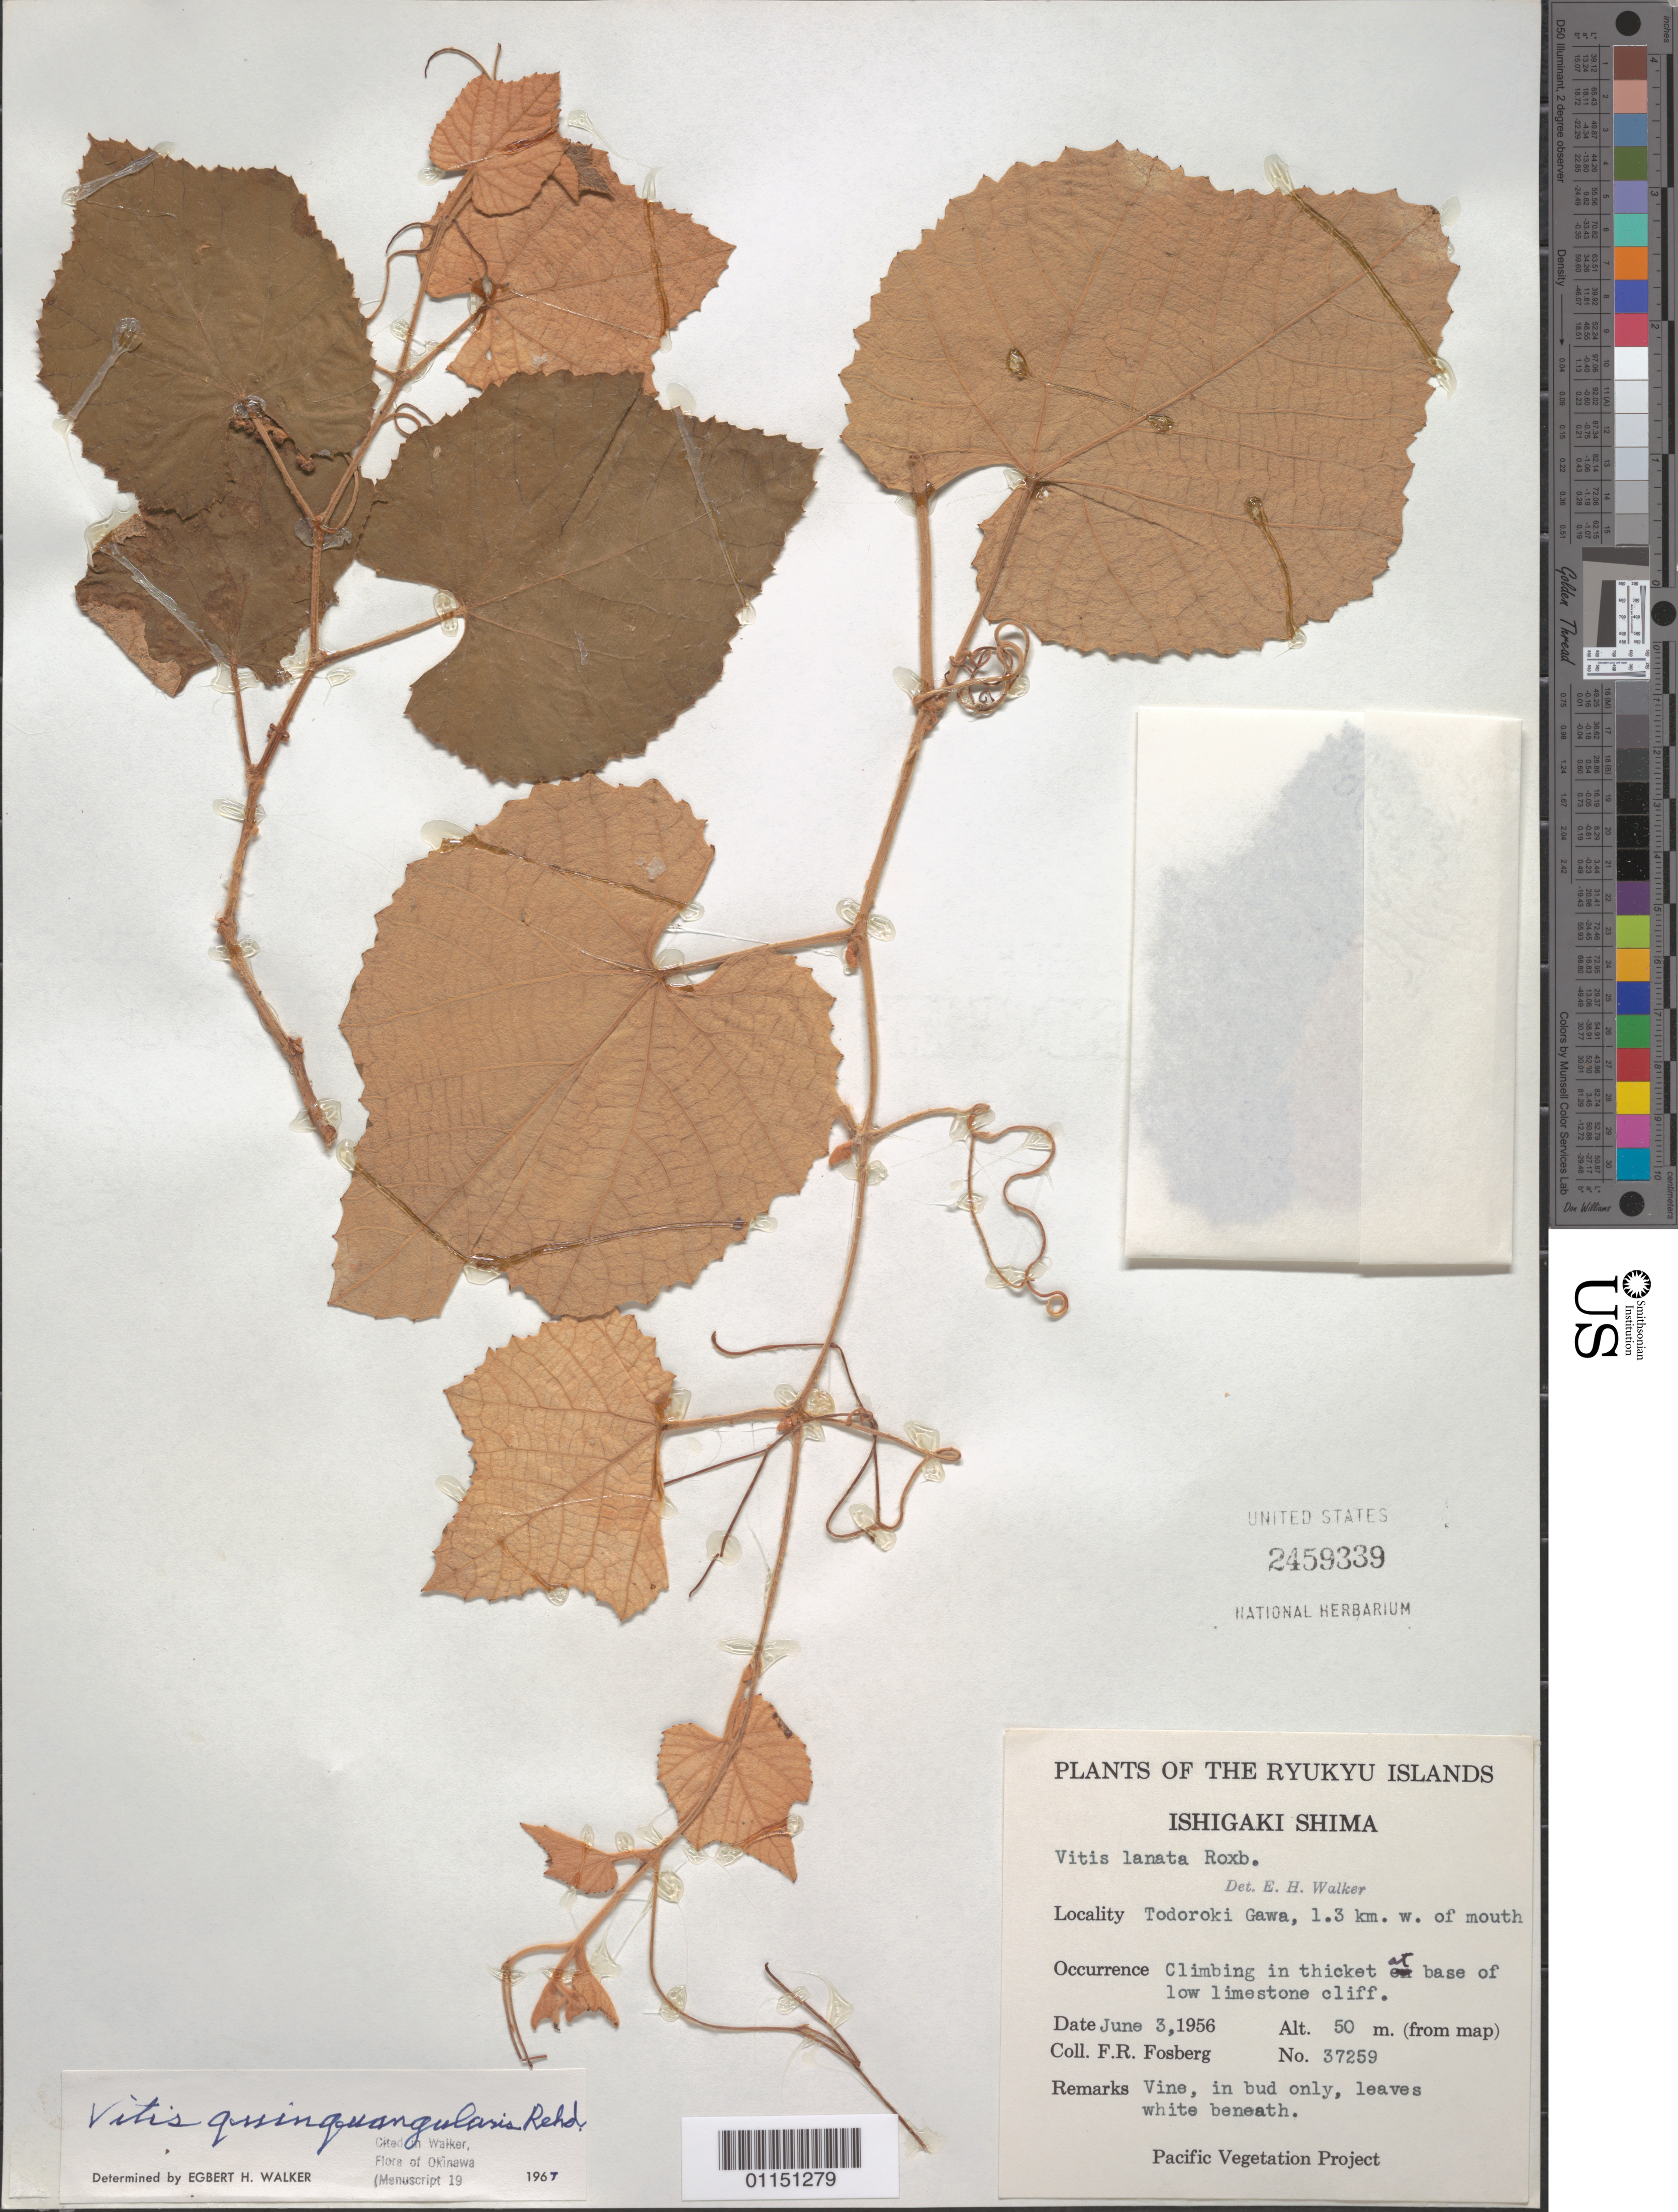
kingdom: Plantae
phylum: Tracheophyta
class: Magnoliopsida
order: Vitales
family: Vitaceae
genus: Vitis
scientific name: Vitis quinquangularis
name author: Rehder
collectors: F. R. Fosberg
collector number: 37259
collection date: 1956-06-03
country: Japan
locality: Ishigaki Shima. Todoroki Gawa, 1.3 km W of mouth.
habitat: Climbing in thicket at base of low limestone cliff. Vine.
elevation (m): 50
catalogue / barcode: US 2459339